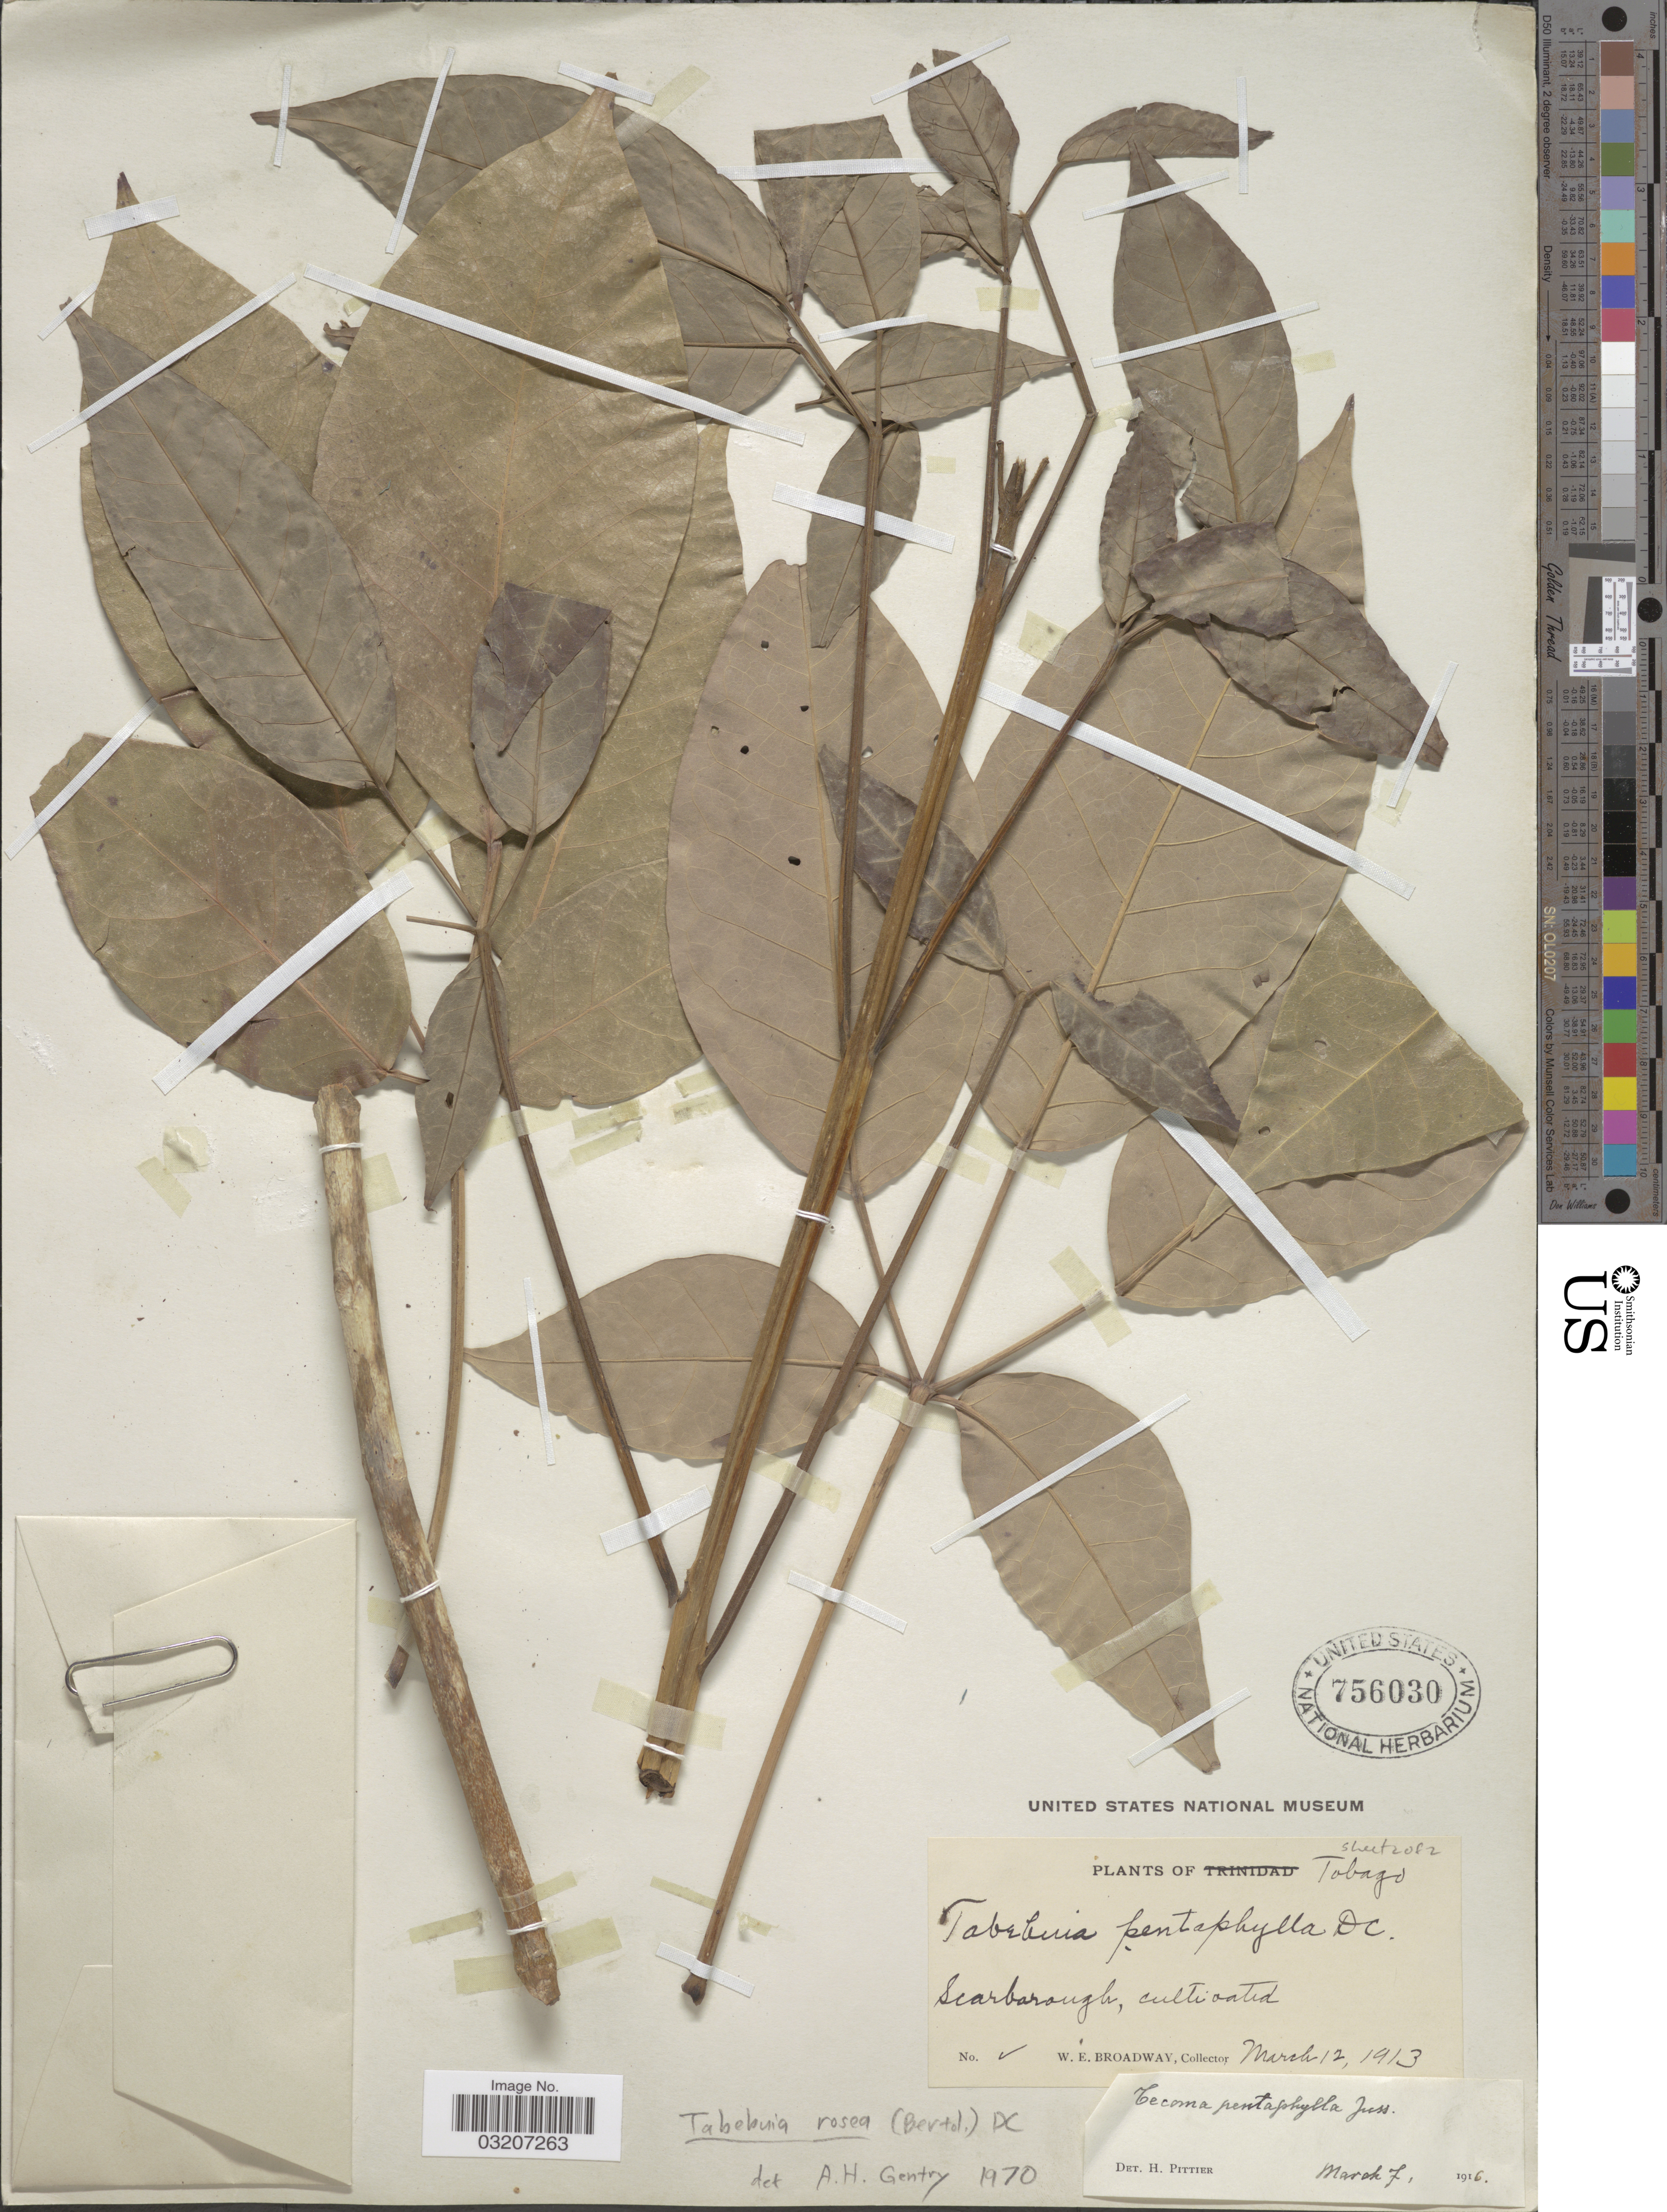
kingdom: Plantae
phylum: Tracheophyta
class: Magnoliopsida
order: Lamiales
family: Bignoniaceae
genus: Tabebuia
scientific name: Tabebuia rosea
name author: (Bertol.) DC.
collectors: W. E. Broadway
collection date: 1913-03-12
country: Trinidad and Tobago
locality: Tobago, Scarborough.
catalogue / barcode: US 756030